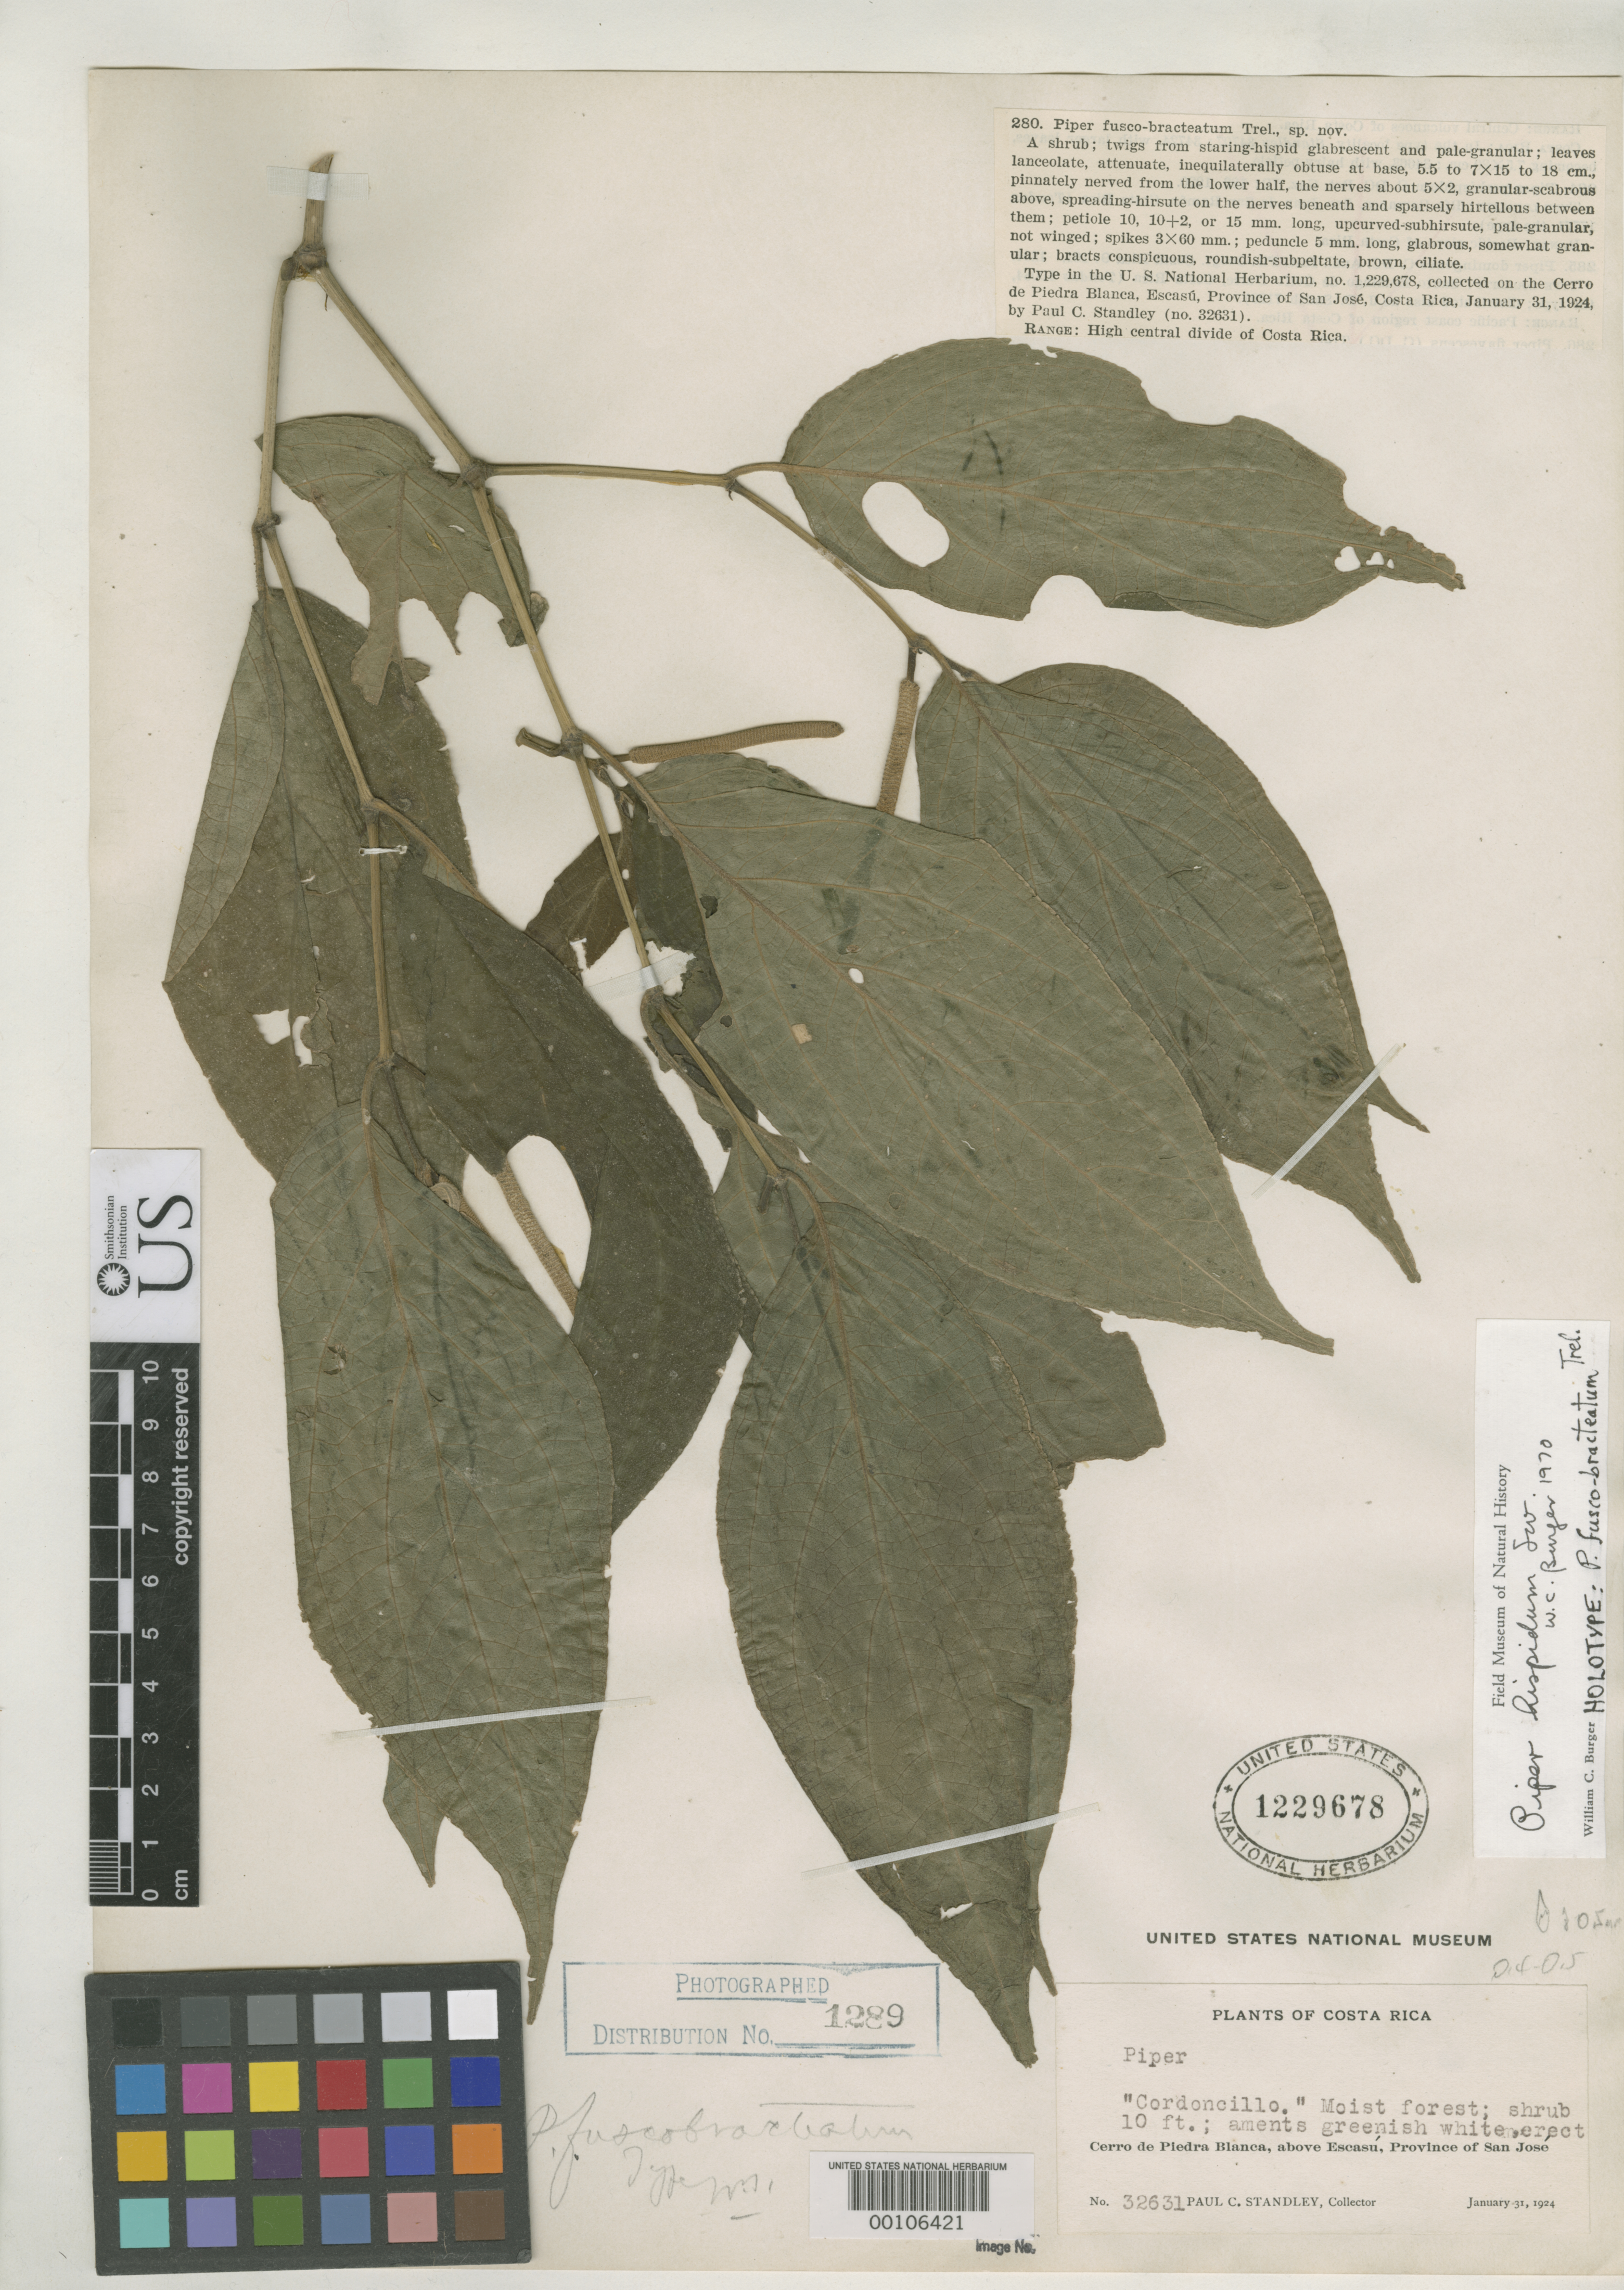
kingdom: Plantae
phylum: Tracheophyta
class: Magnoliopsida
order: Piperales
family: Piperaceae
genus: Piper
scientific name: Piper fusco-bracteatum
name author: Trel.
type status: Holotype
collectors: P. C. Standley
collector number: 32631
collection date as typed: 31 Jan 1924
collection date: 1924-01-31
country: Costa Rica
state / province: San José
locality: Cerro de Piedra Blanca, above Escasu.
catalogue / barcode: US 1229678